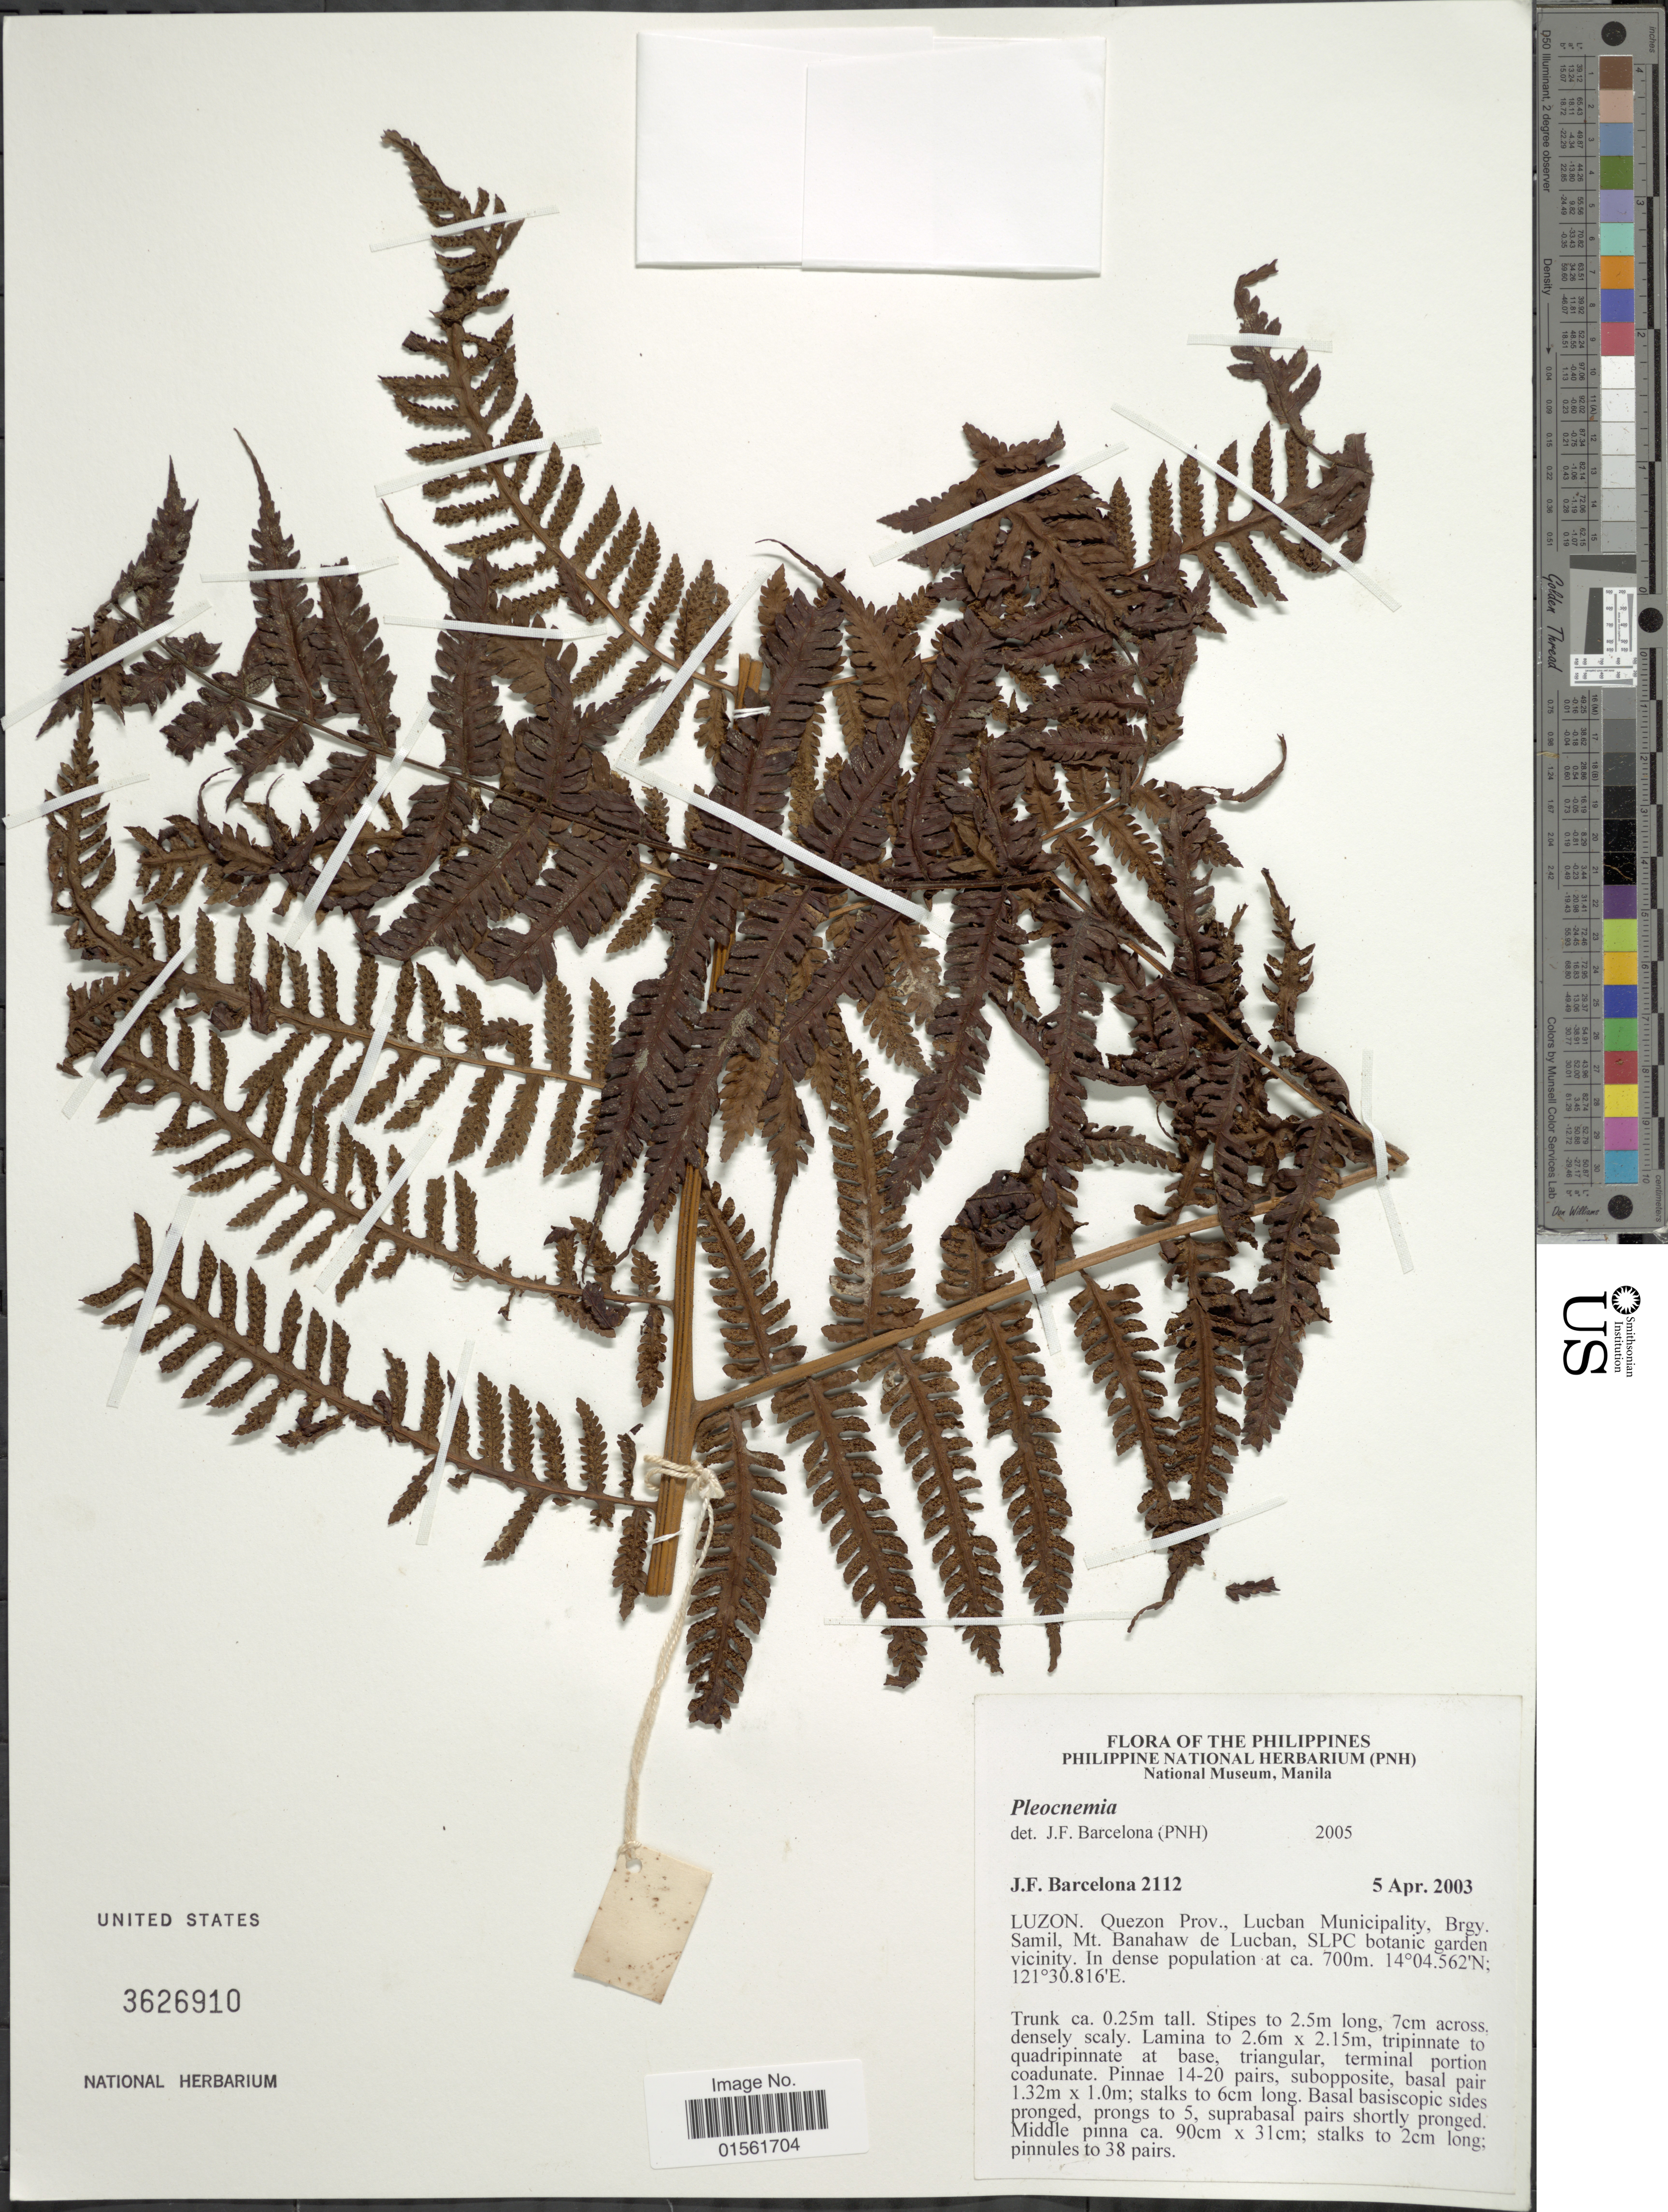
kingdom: Plantae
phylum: Tracheophyta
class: Polypodiopsida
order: Polypodiales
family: Dryopteridaceae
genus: Pleocnemia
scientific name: Pleocnemia sp.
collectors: J. F. Barcelona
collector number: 2112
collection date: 2003-04-05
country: Philippines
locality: Luzon. Quezon Prov., Lucban Municipality, Brgy. Samil, Mt. Banahaw de Lucban, SLPC Botanic garden vicinity.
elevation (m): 700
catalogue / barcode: US 3626910